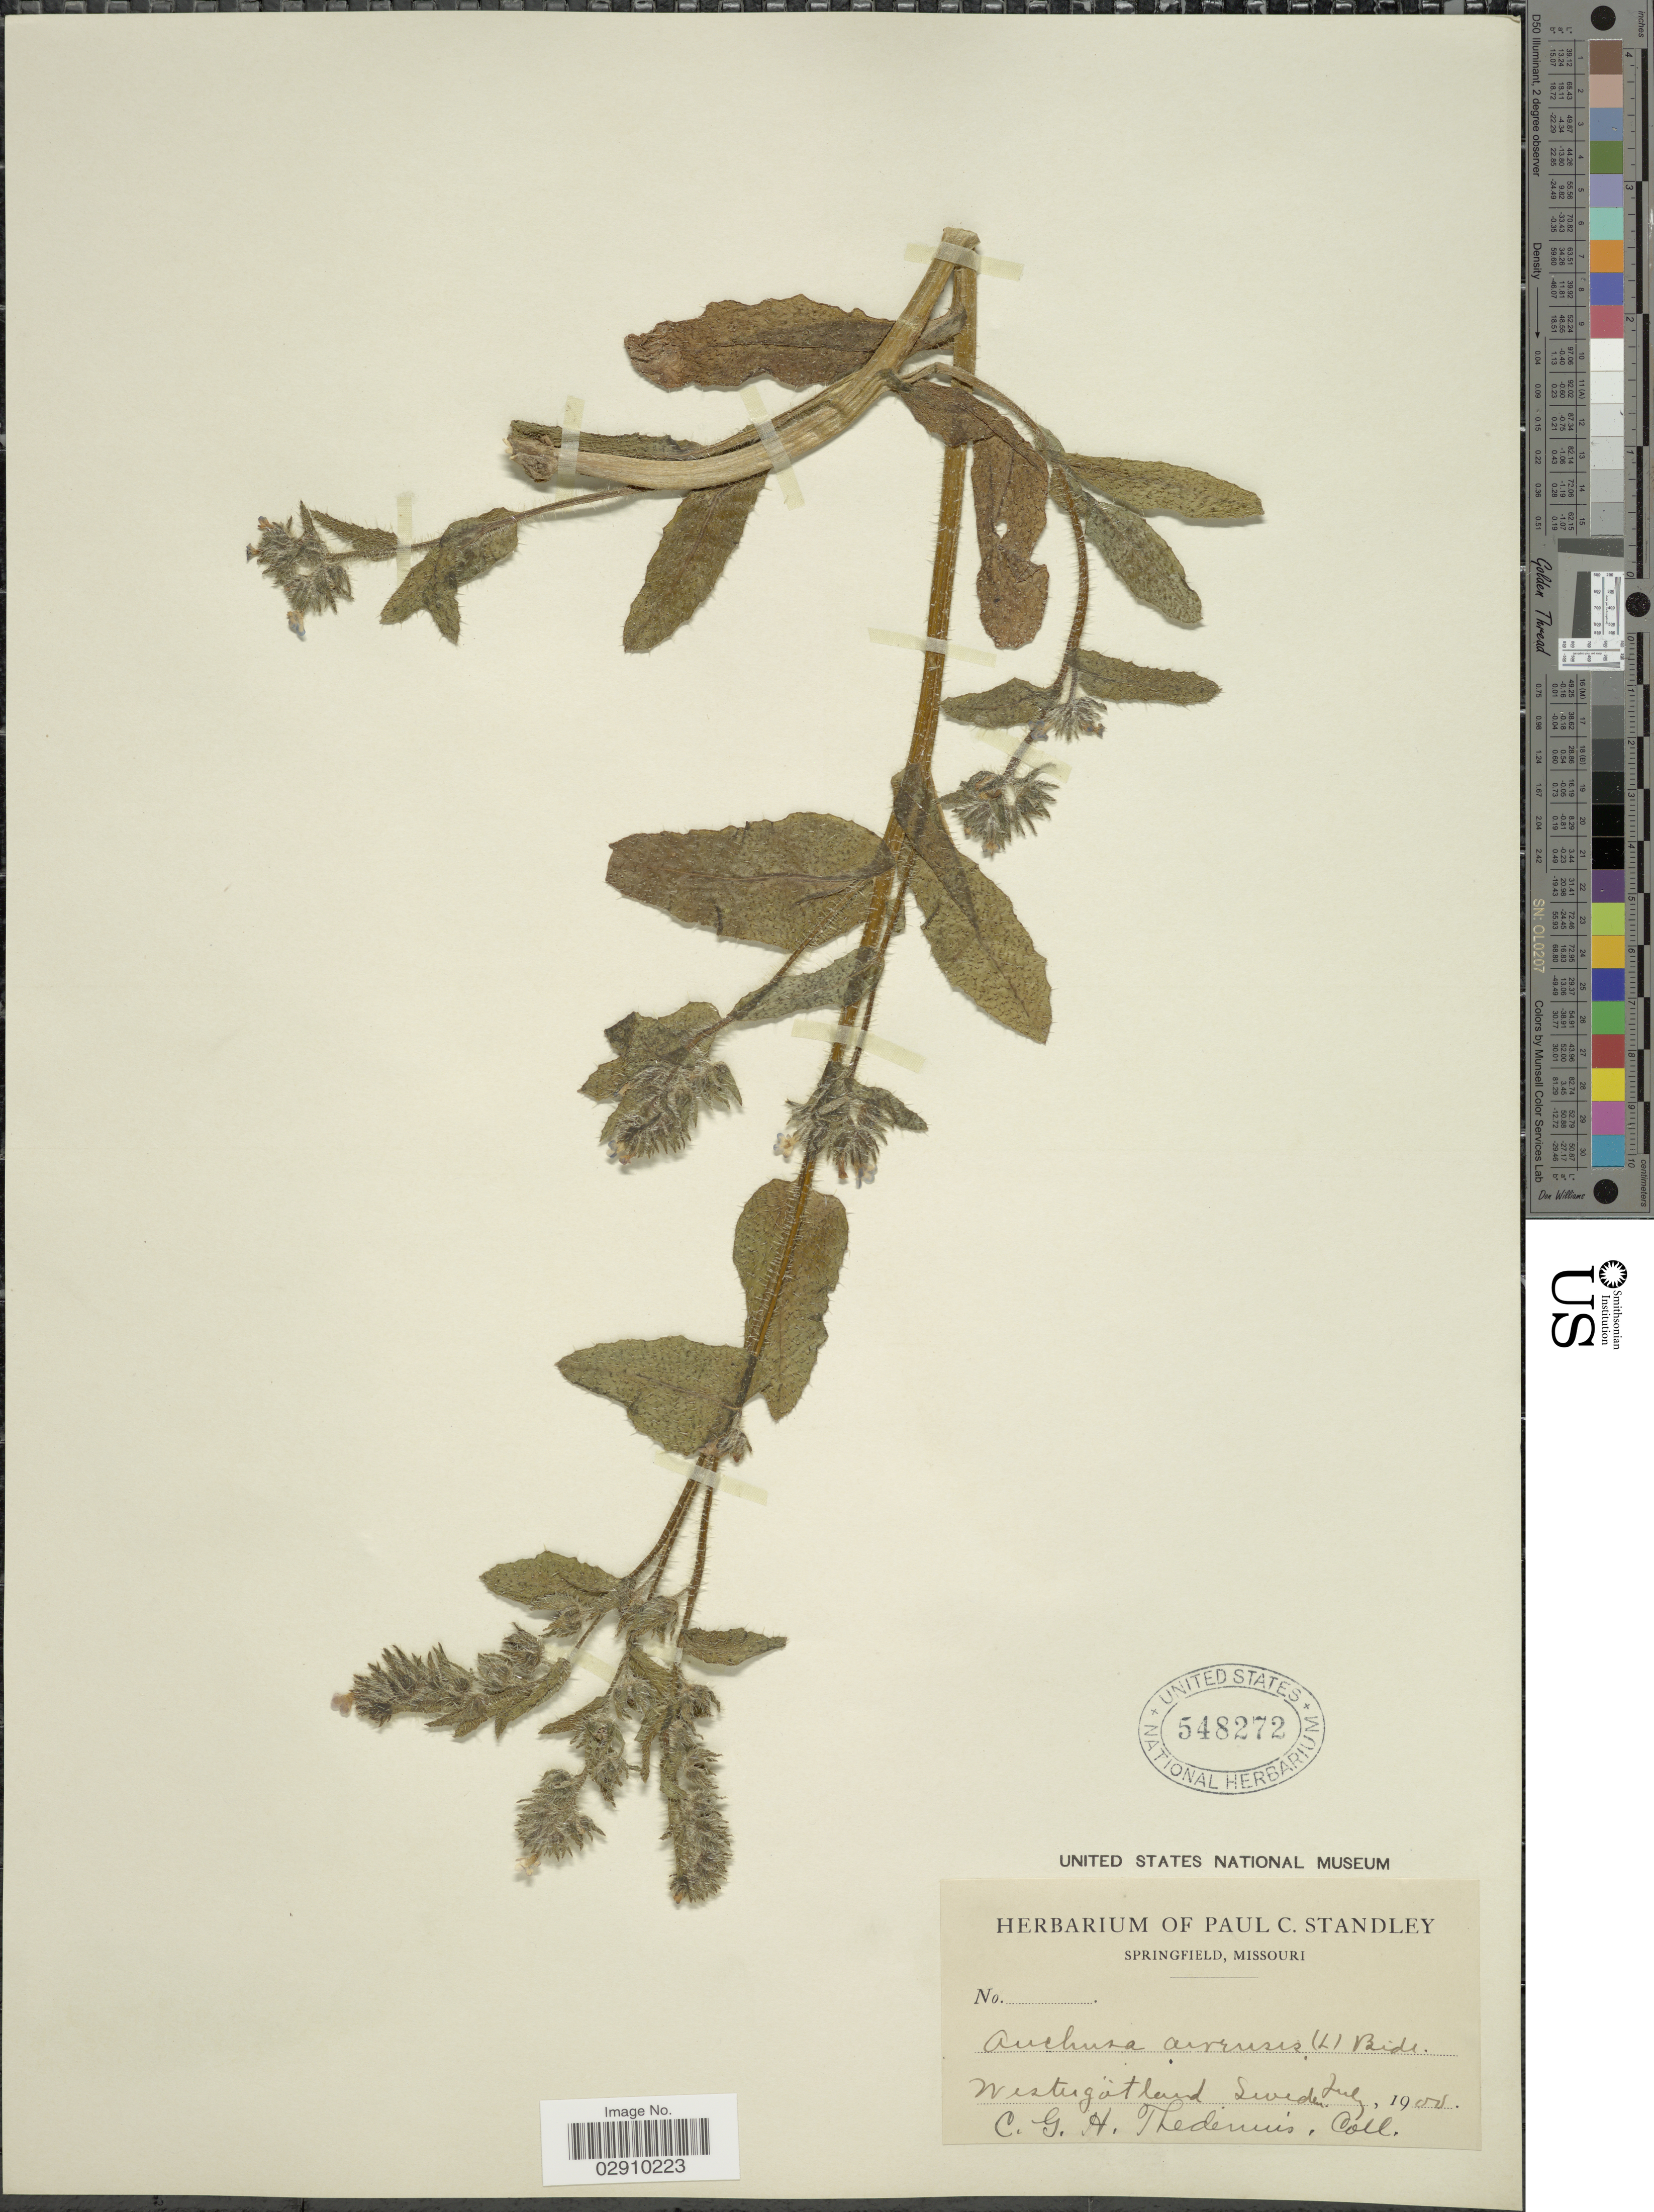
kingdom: Plantae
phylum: Tracheophyta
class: Magnoliopsida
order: Boraginales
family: Boraginaceae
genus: Anchusa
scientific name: Anchusa arvensis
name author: (L.) M. Bieb.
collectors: C. Thedenuis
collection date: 1900-07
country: Sweden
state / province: Västra Götaland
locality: Westergötland.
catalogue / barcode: US 548272